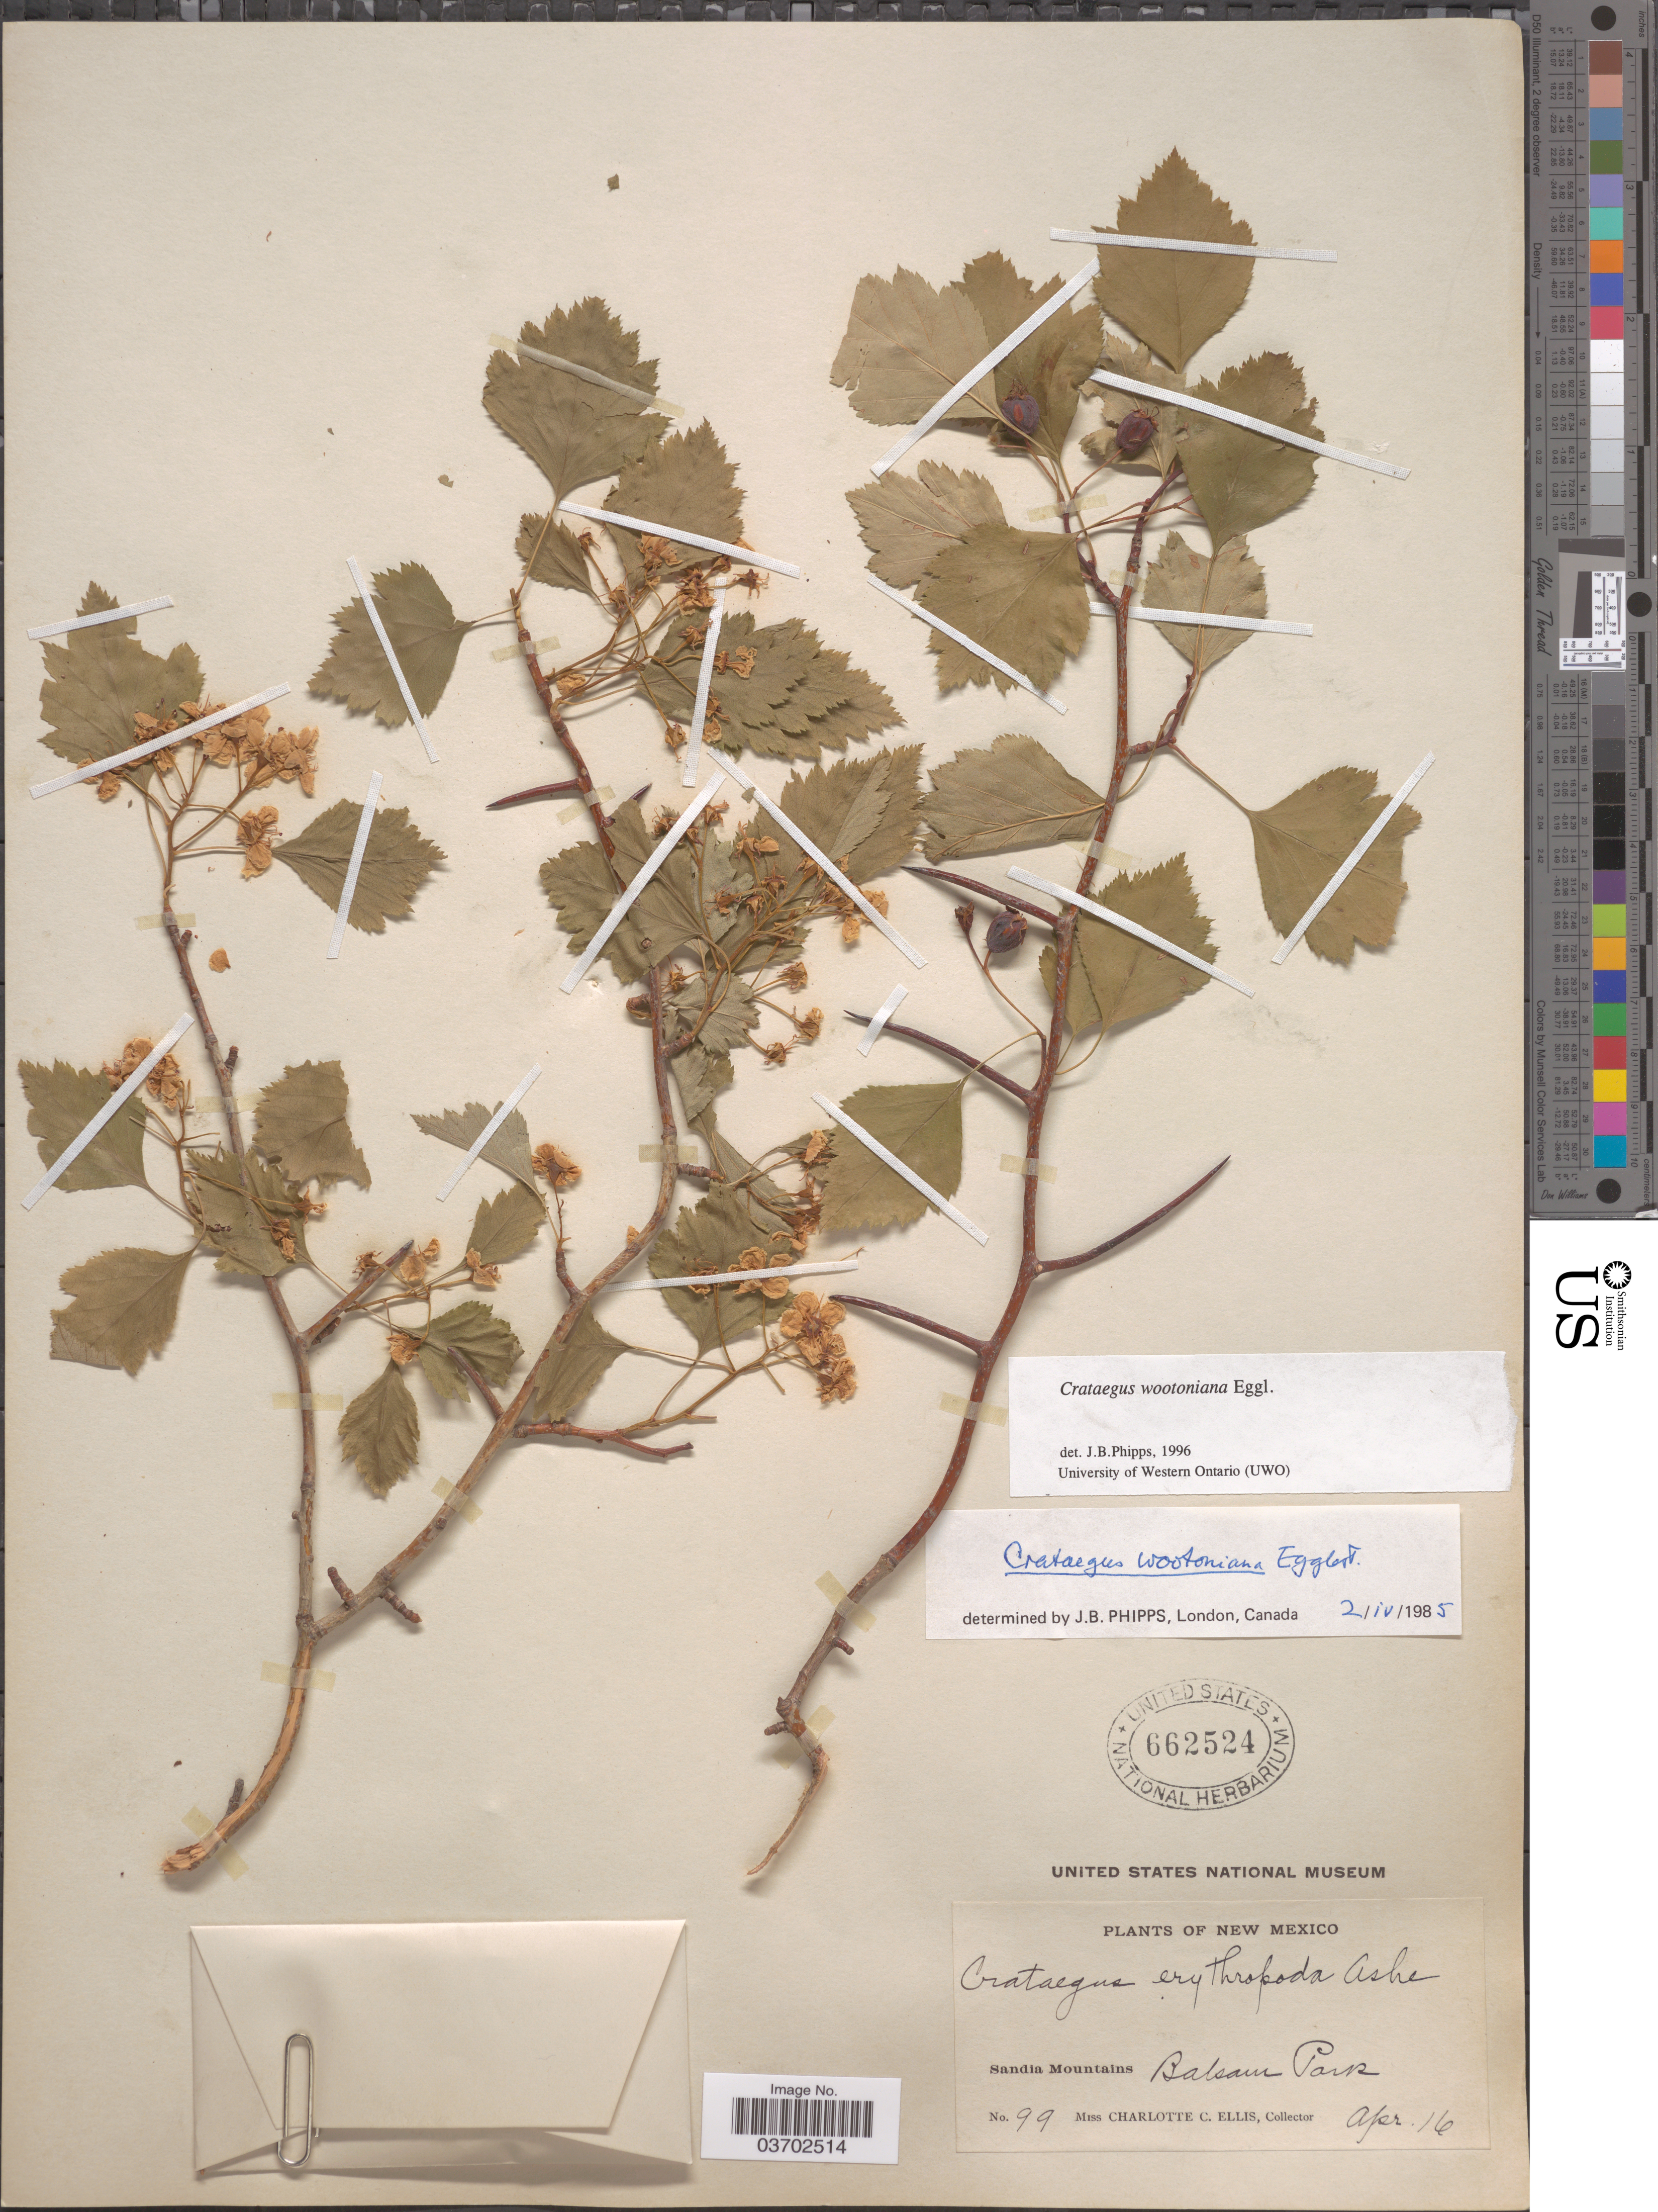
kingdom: Plantae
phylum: Tracheophyta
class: Magnoliopsida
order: Rosales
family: Rosaceae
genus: Crataegus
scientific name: Crataegus wootoniana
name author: Eggl.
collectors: C. C. Ellis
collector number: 99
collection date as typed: Transcribed d/m/y: /4/16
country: United States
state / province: New Mexico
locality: Sandia Mountains. Balsam Park.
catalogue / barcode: US 662524